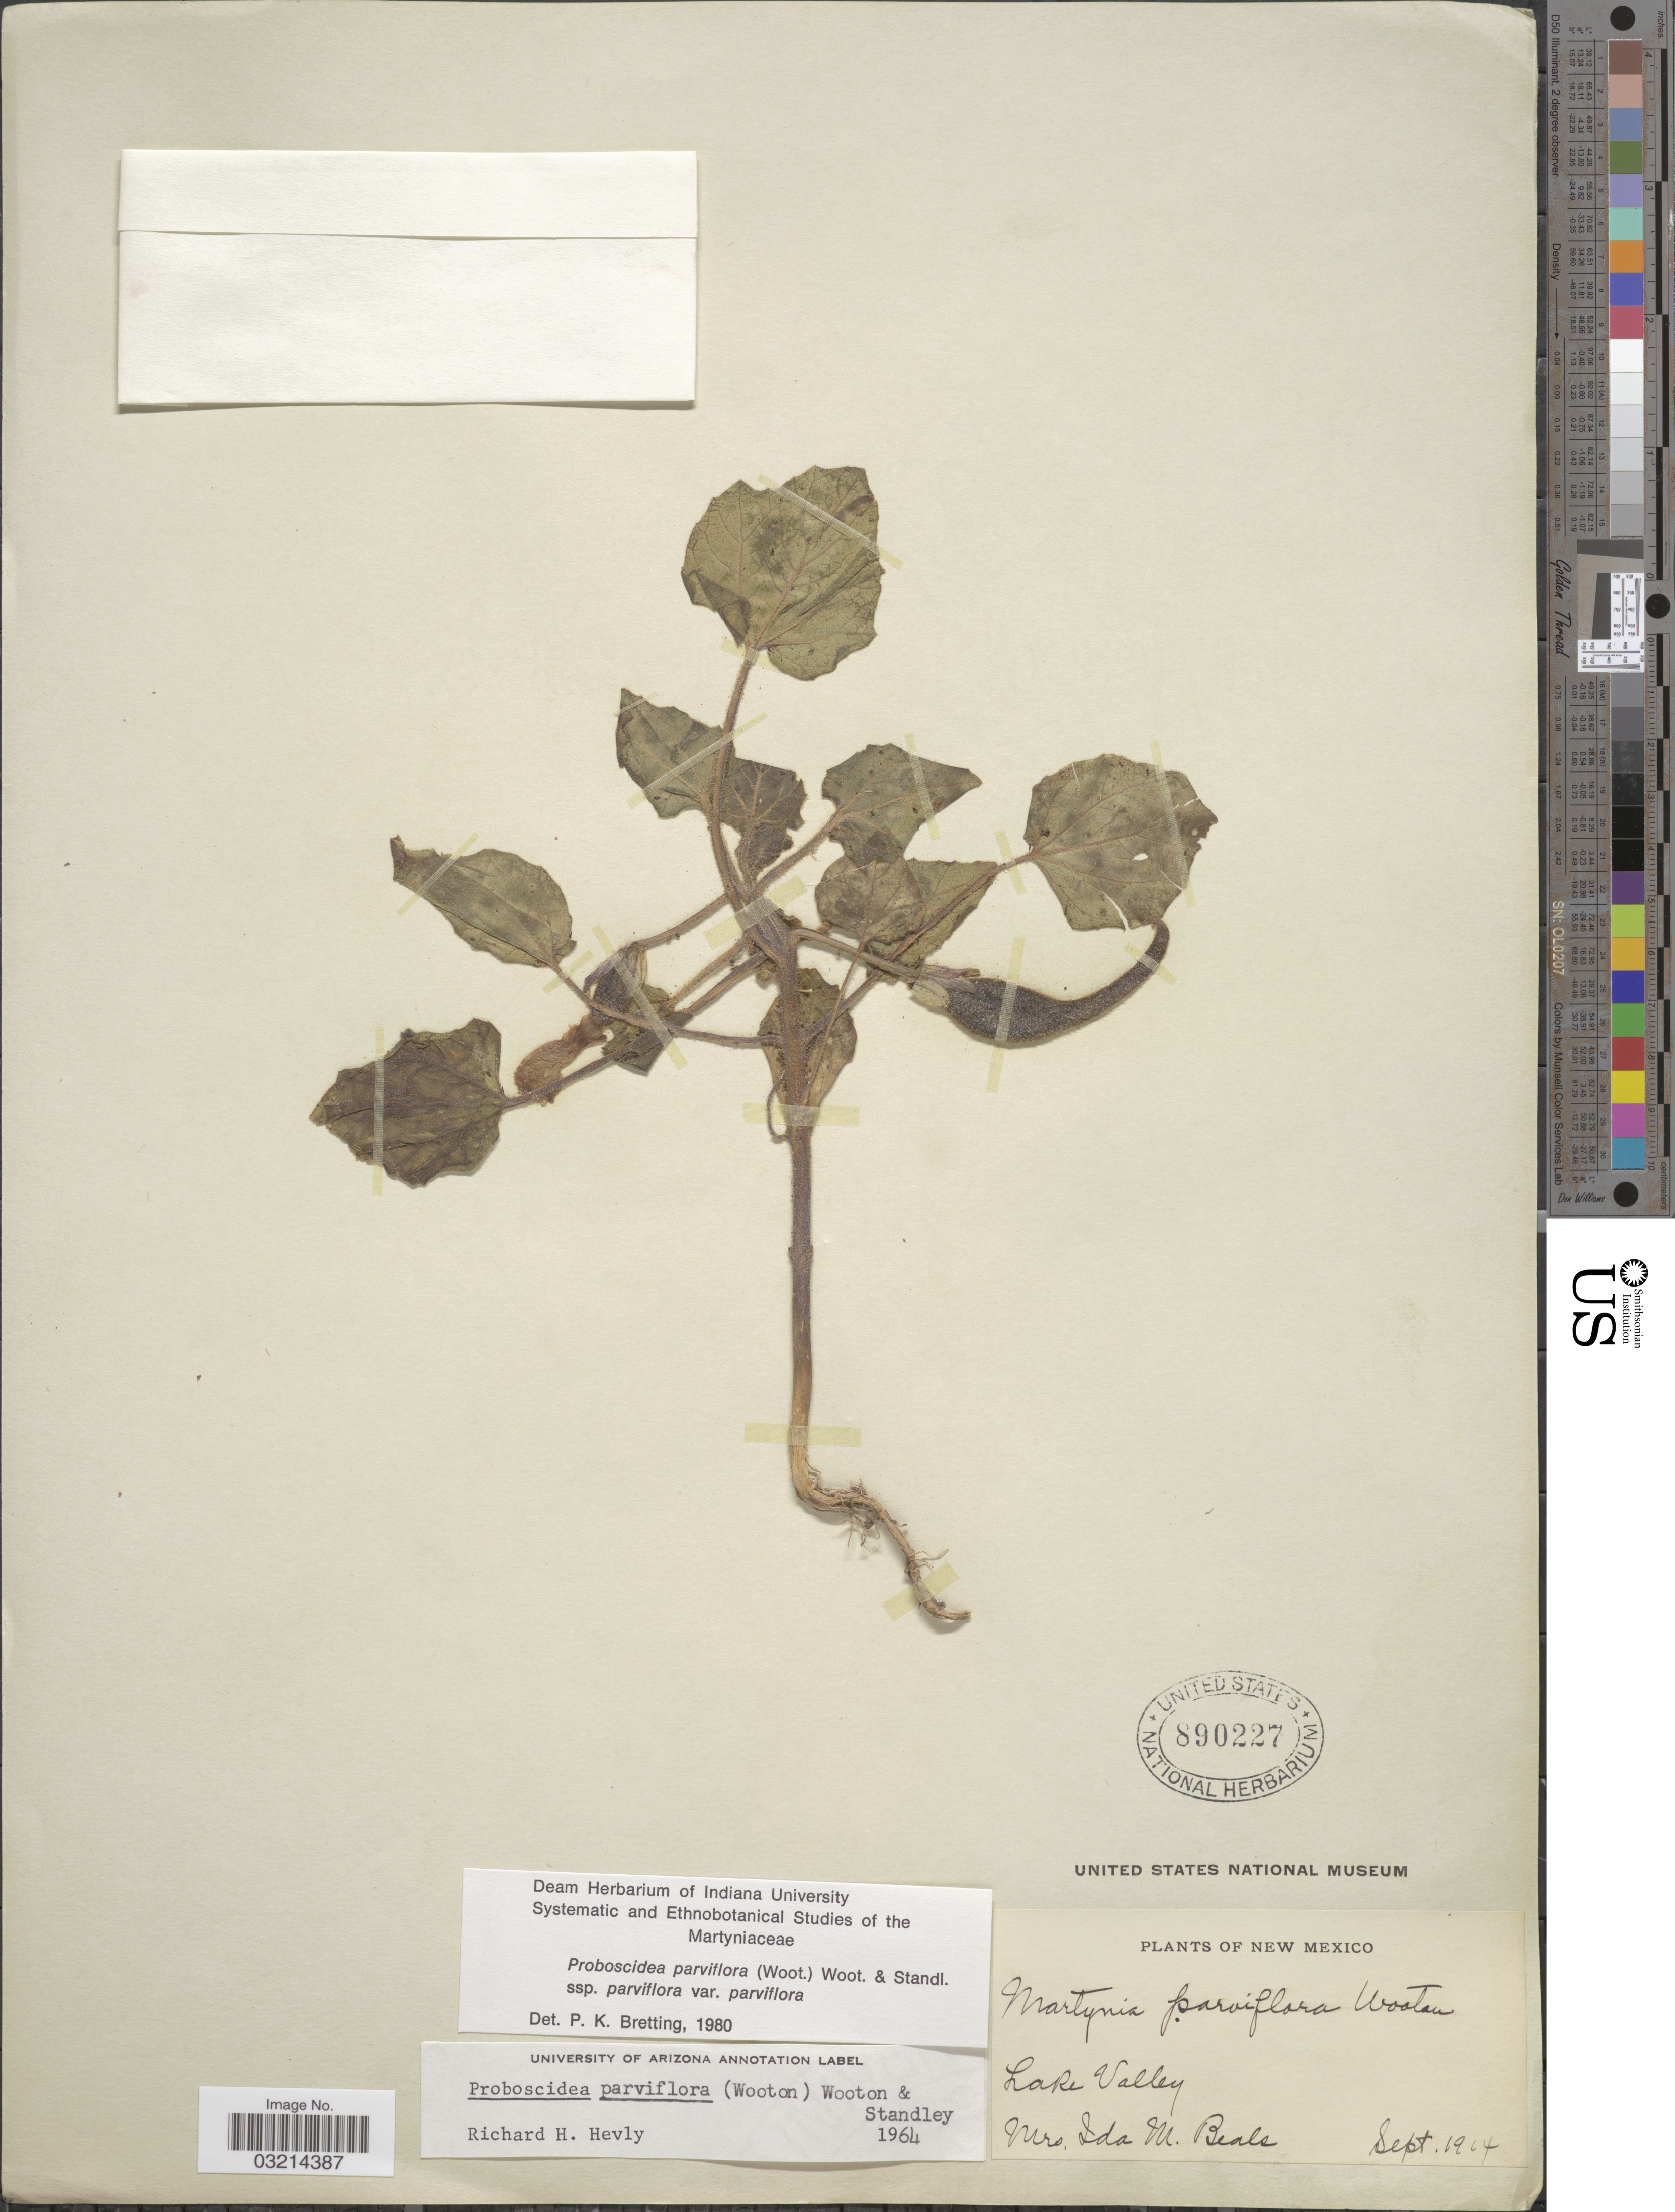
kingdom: Plantae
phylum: Tracheophyta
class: Magnoliopsida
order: Lamiales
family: Martyniaceae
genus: Proboscidea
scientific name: Proboscidea parviflora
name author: (Wooton) Wooton & Standl.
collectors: I. Beals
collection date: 1914-09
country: United States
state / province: New Mexico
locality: Lake Valley.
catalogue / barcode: US 890227